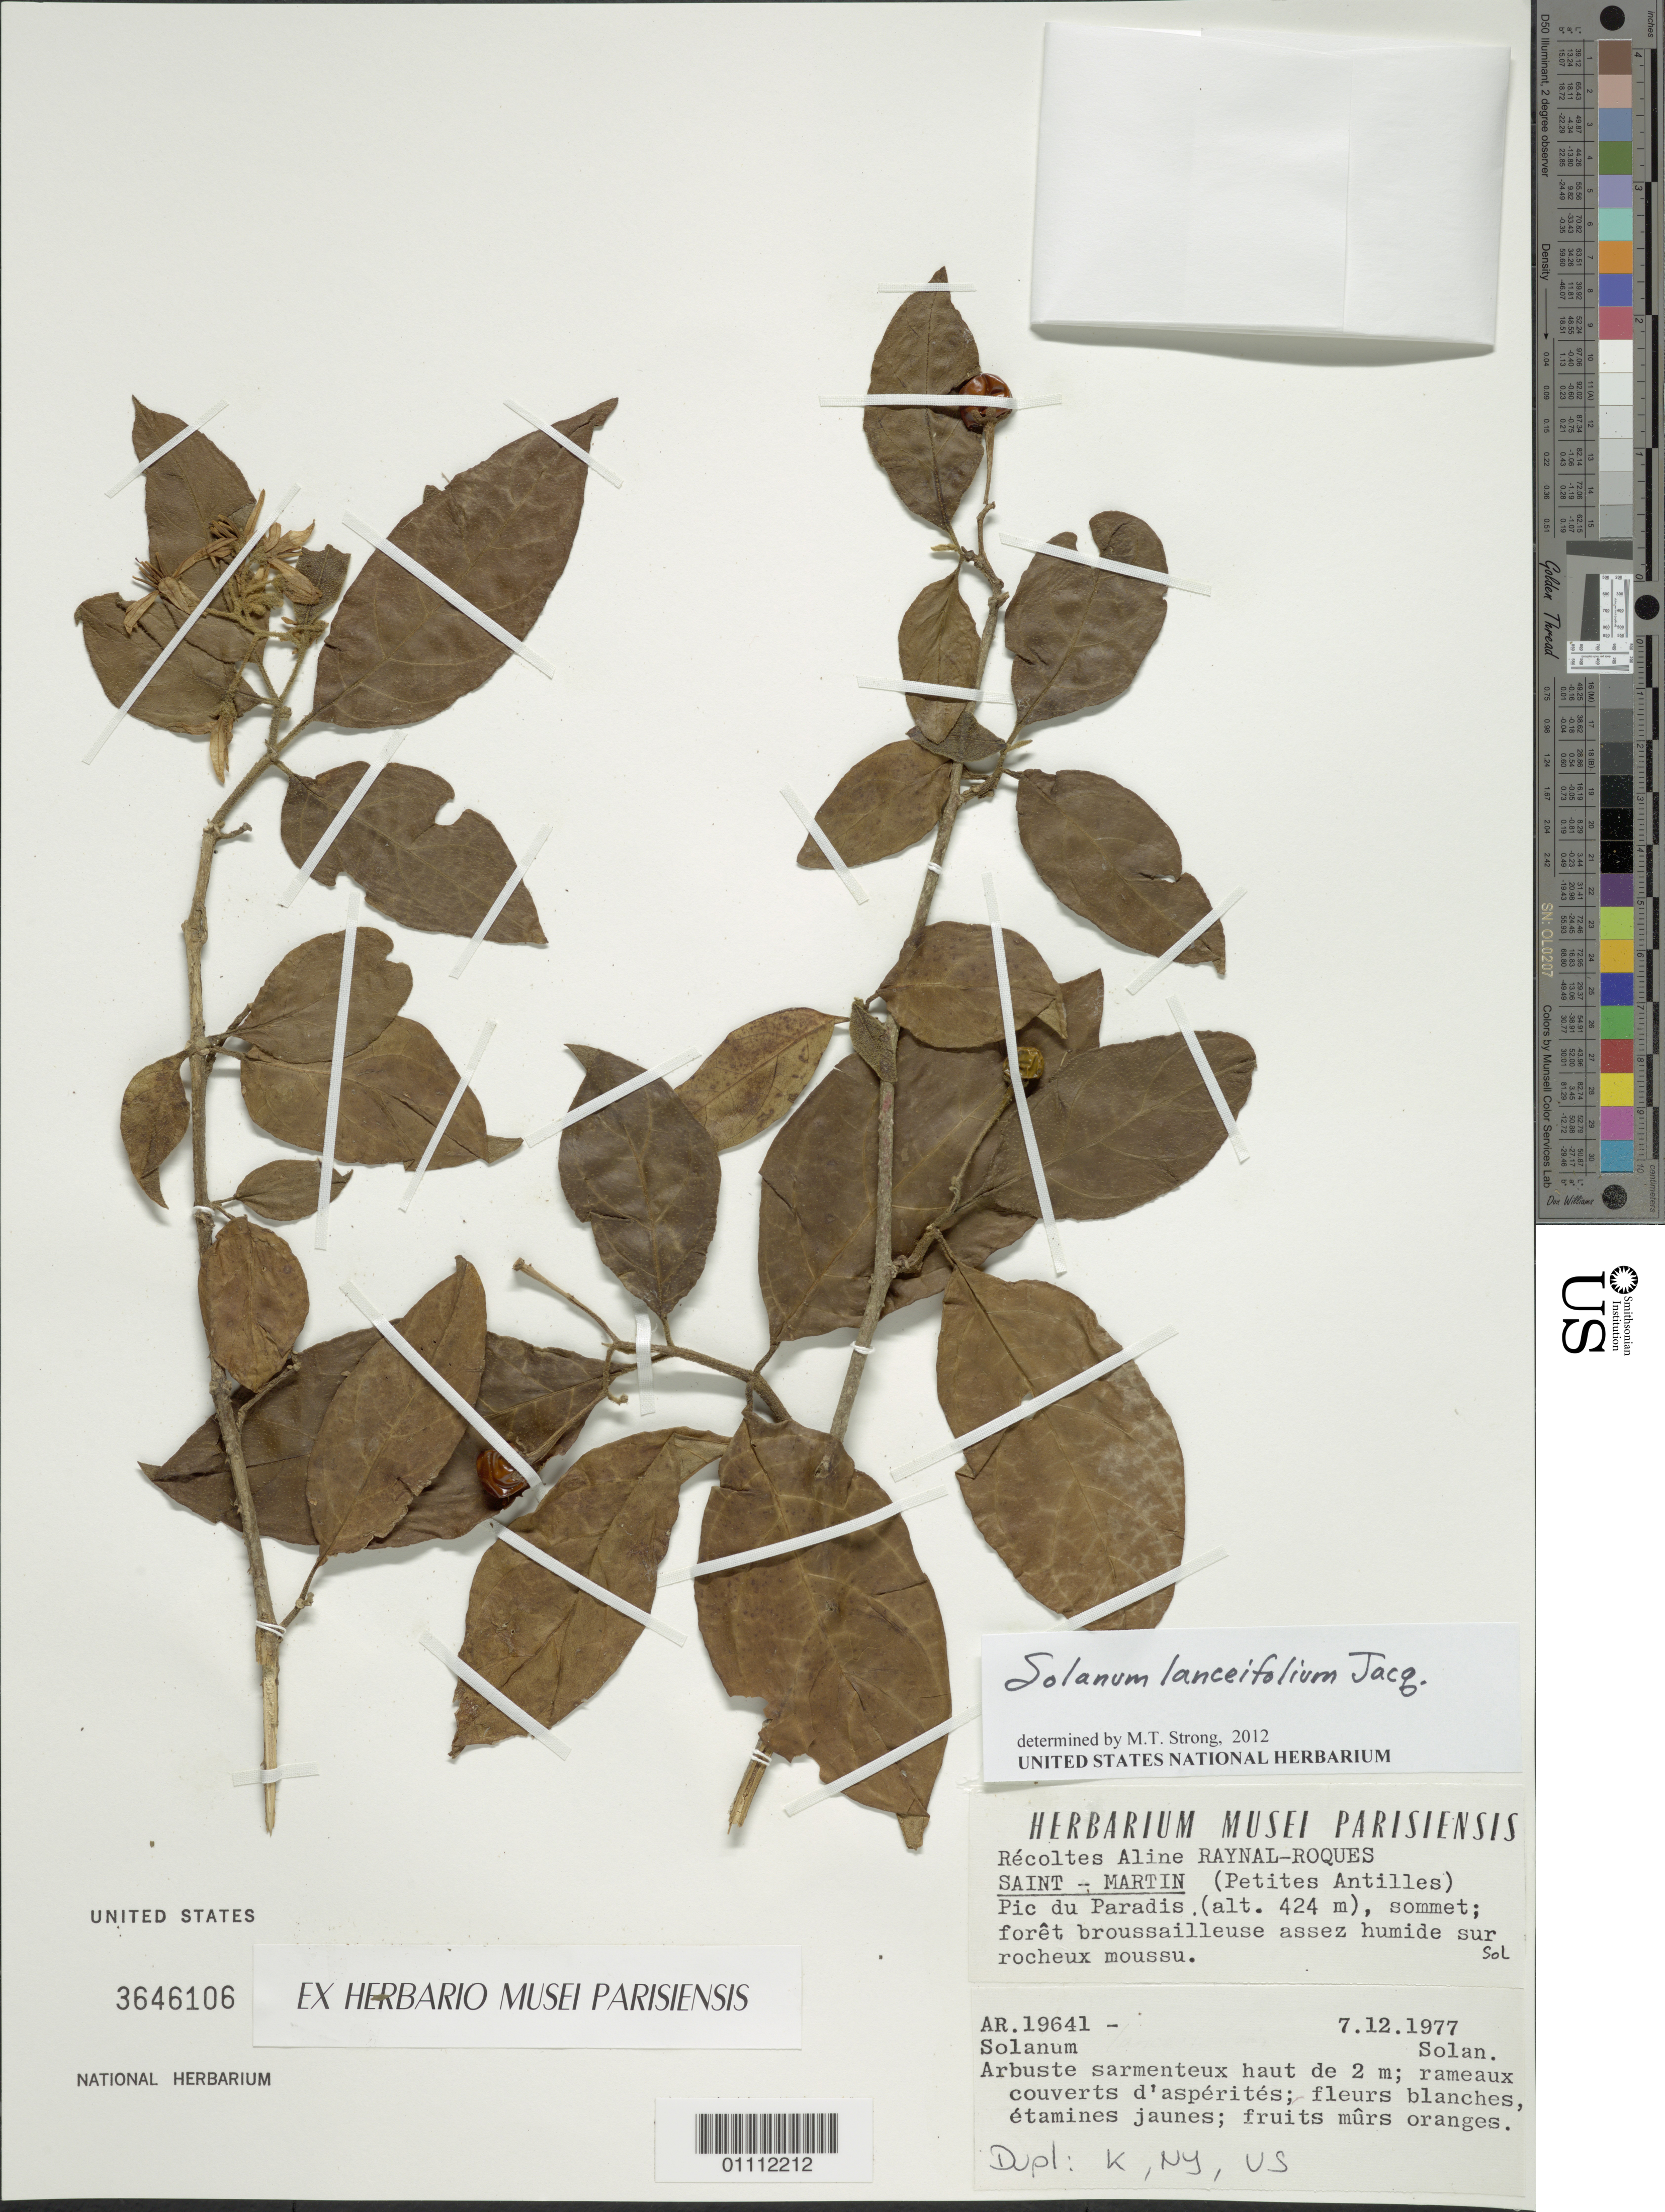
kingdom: Plantae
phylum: Tracheophyta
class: Magnoliopsida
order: Solanales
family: Solanaceae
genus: Solanum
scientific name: Solanum lanceifolium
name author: Jacq.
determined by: Strong, M. T., (US), Smithsonian Institution - National Museum of Natural History (UNITED STATES)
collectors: A. M. Raynal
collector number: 19641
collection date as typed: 12 Jul 1977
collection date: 1977-07-12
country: Sint Maartin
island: Sint Maarten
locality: Pic du Paradis, sommet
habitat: Forêt broussailleuse assez humide sur rocheux moussu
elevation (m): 424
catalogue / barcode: US 3646106